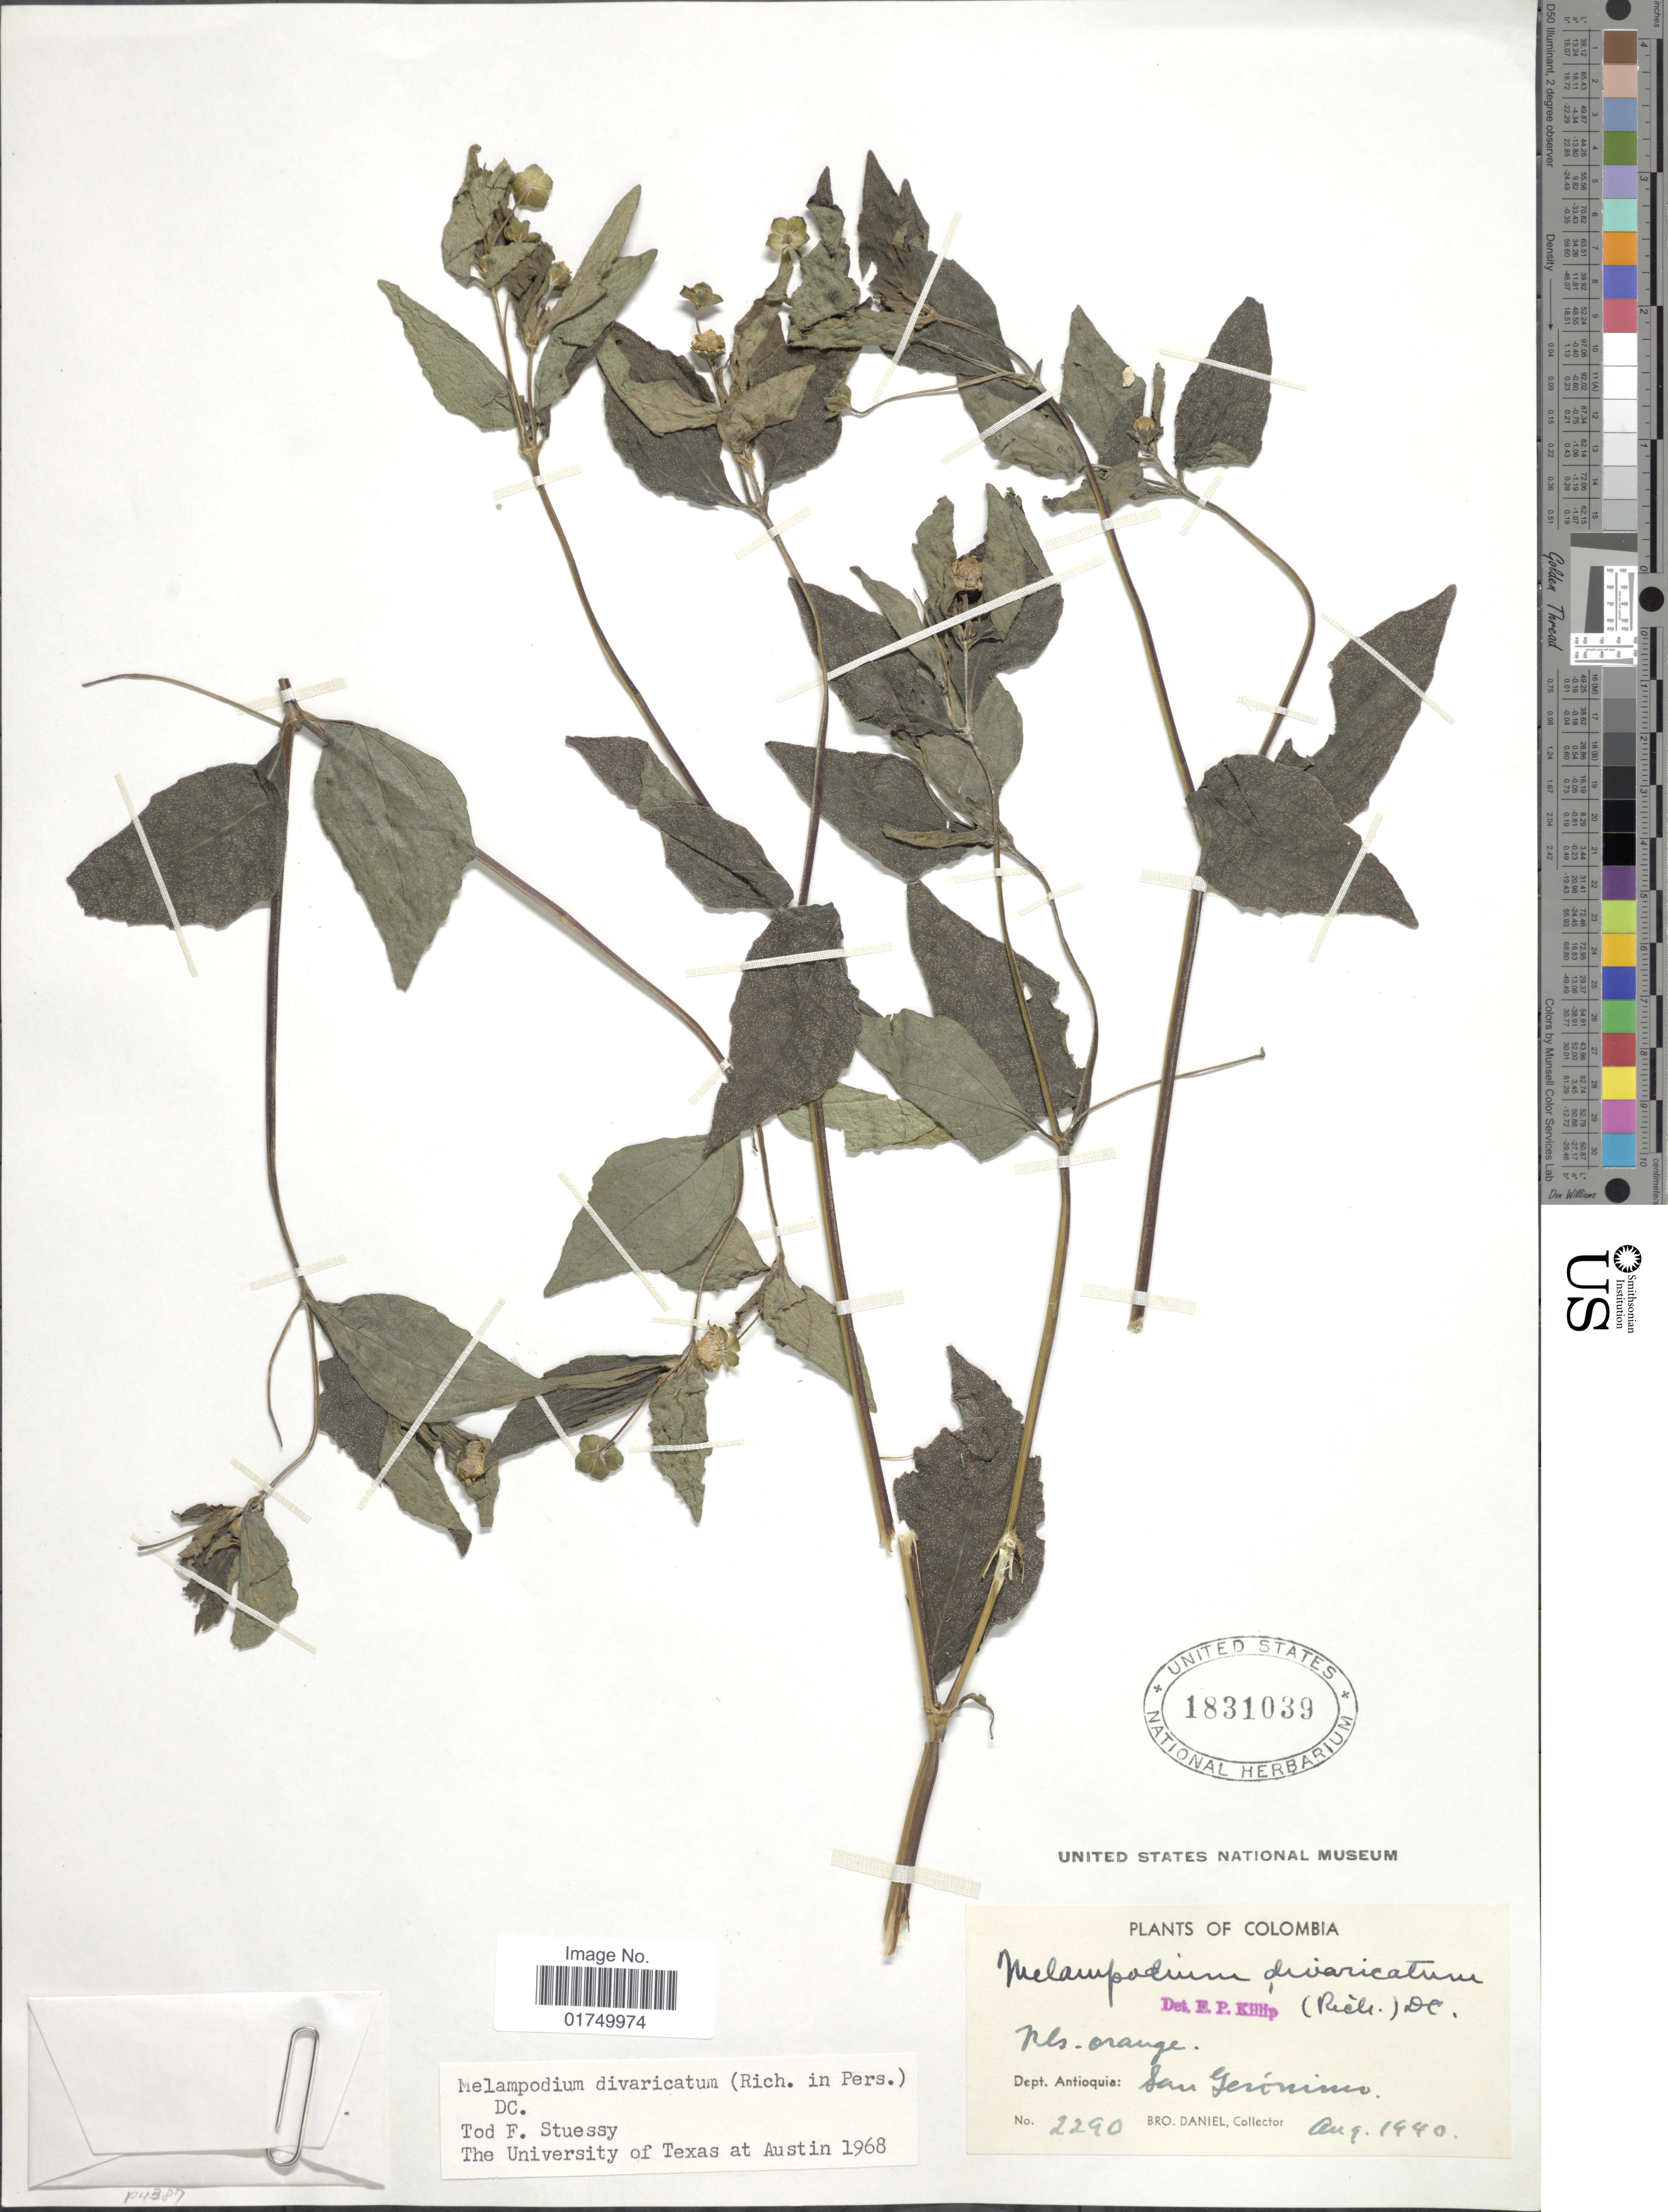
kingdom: Plantae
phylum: Tracheophyta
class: Magnoliopsida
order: Asterales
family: Asteraceae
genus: Melampodium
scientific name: Melampodium divaricatum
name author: (Rich.) DC.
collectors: Bro. Daniel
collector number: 2290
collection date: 1940-08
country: Colombia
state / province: Antioquia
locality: Dept. Antioquia: San Jeronimo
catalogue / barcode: US 1831039